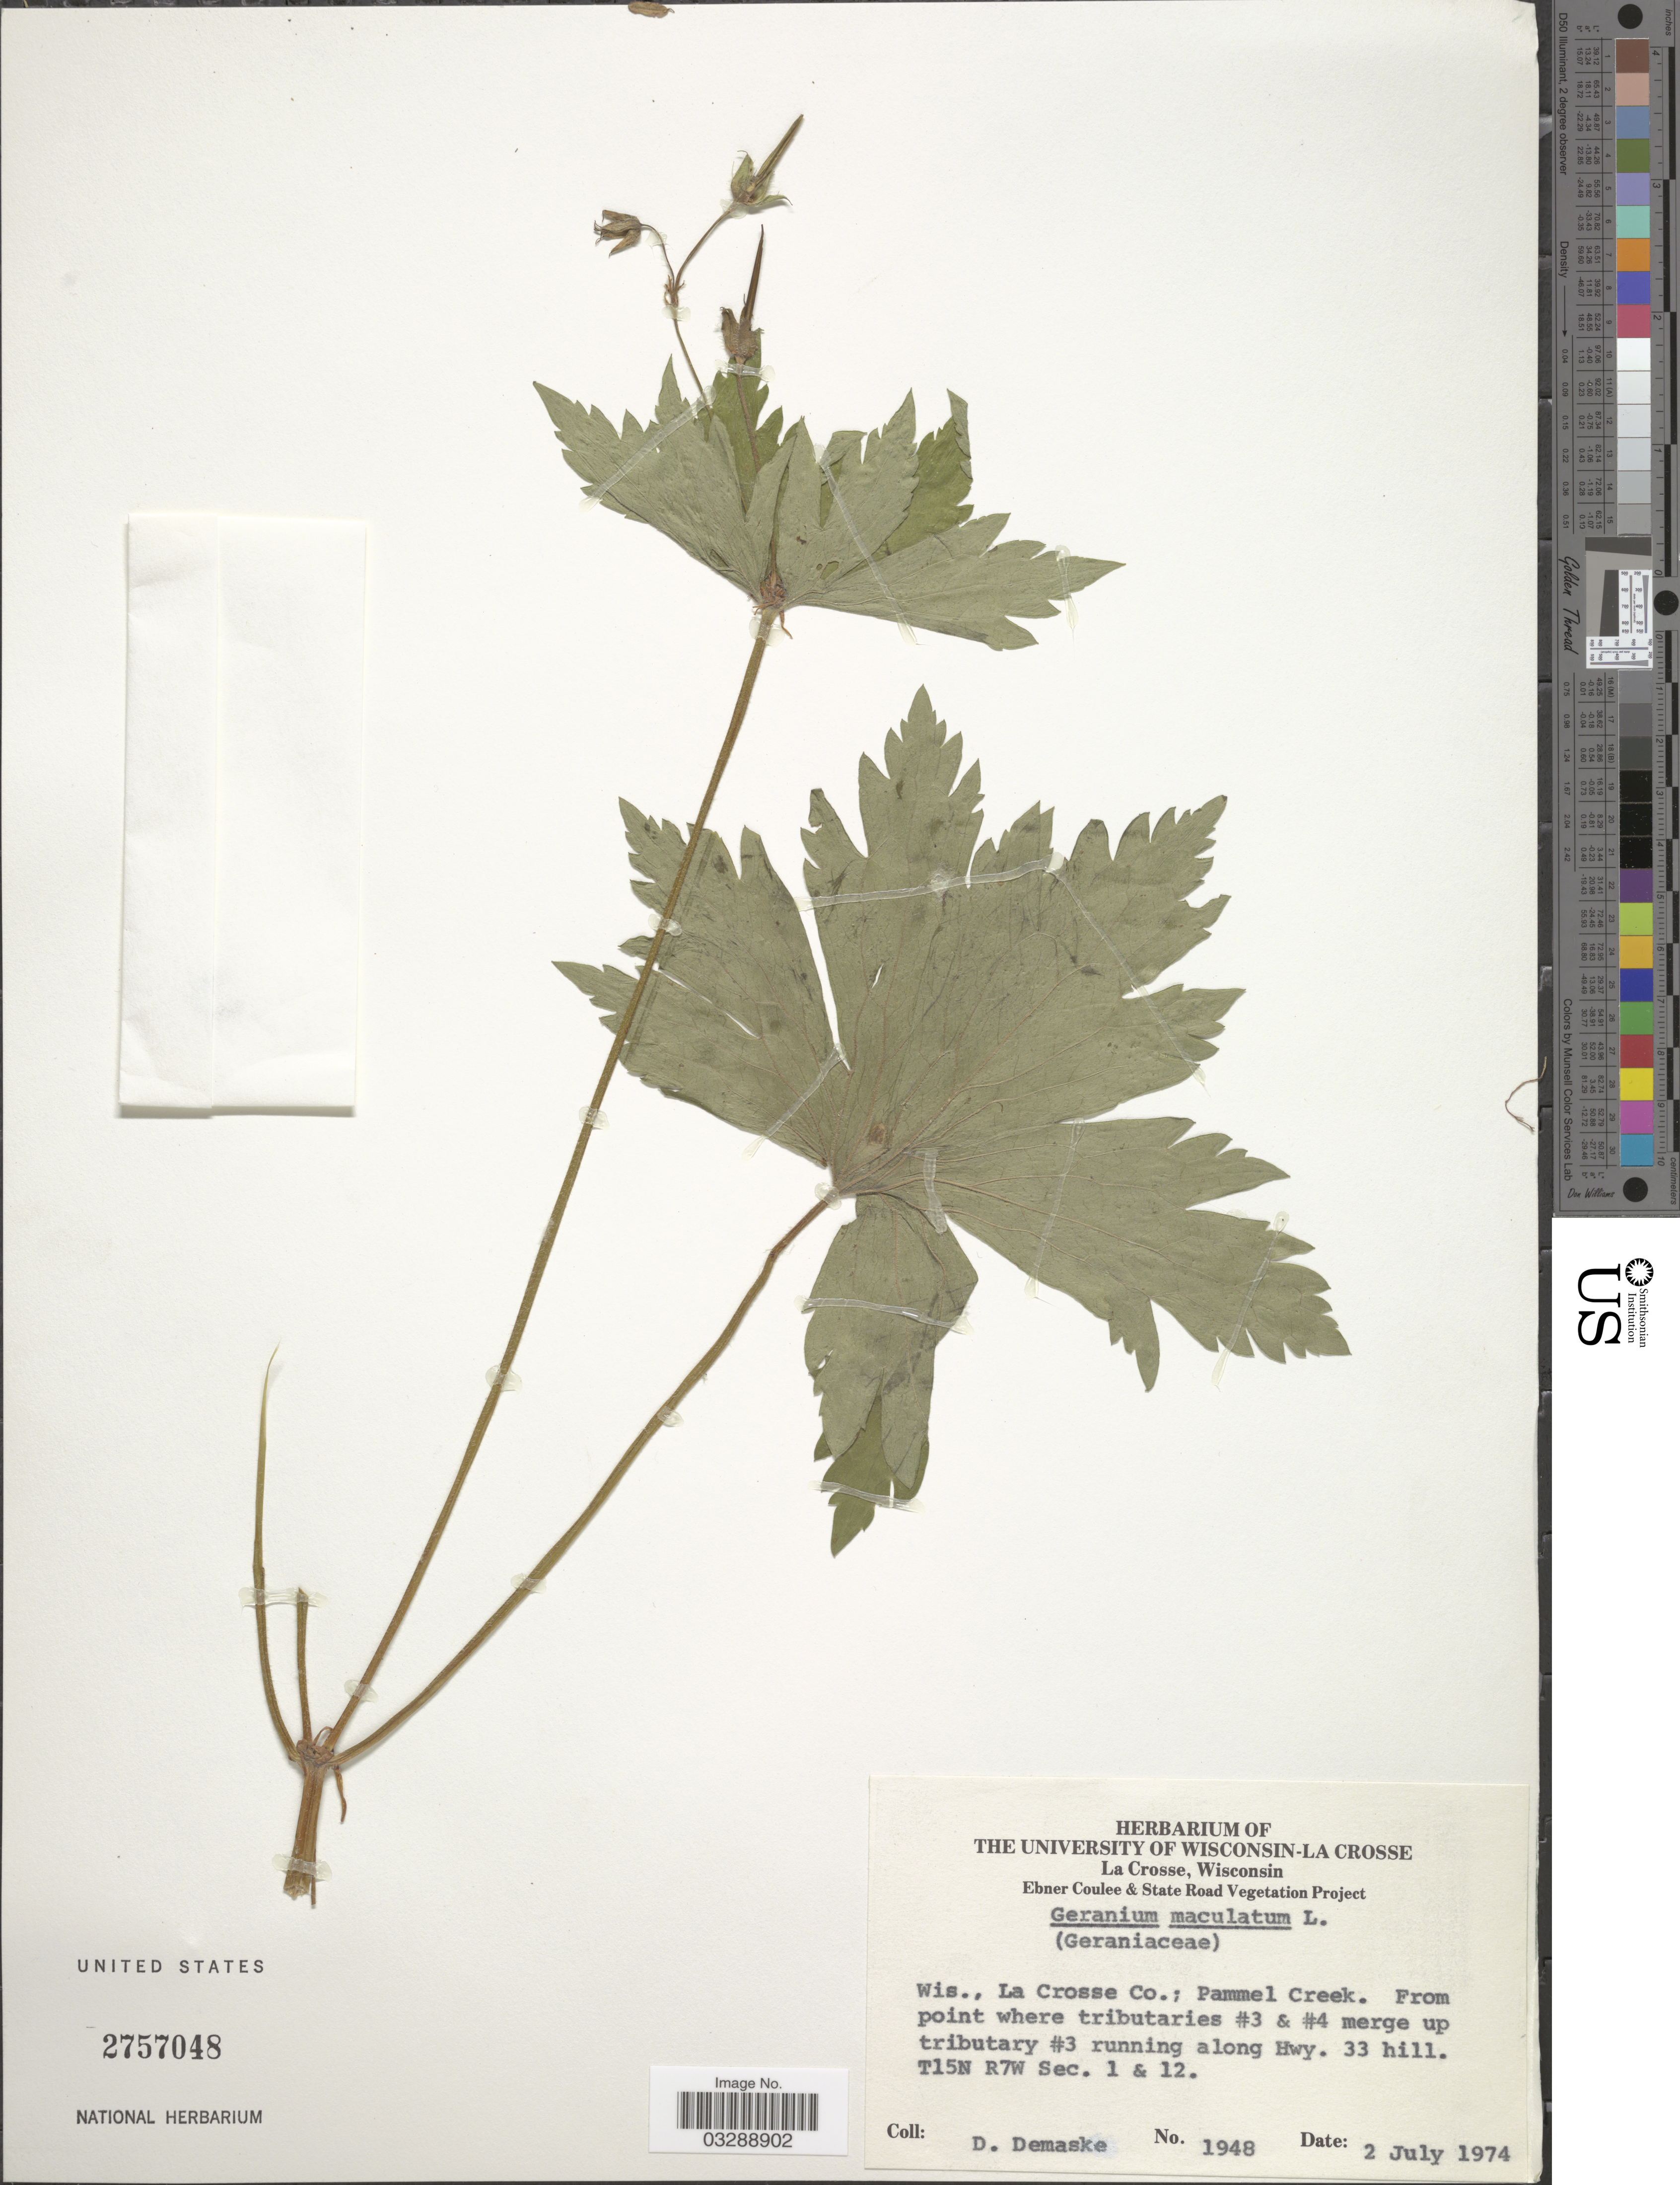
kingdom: Plantae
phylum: Tracheophyta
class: Magnoliopsida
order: Geraniales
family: Geraniaceae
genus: Geranium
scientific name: Geranium maculatum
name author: L.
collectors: D. Demaske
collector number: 1948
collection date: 1974-07-02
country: United States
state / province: Wisconsin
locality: La Crosse Co.; Pammel Creek. From point where tributaries #3 & #4 merge up tributary #3 running along Hwy. 33 hill. T15N R7W Sec. 1 & 12.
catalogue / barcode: US 2757048